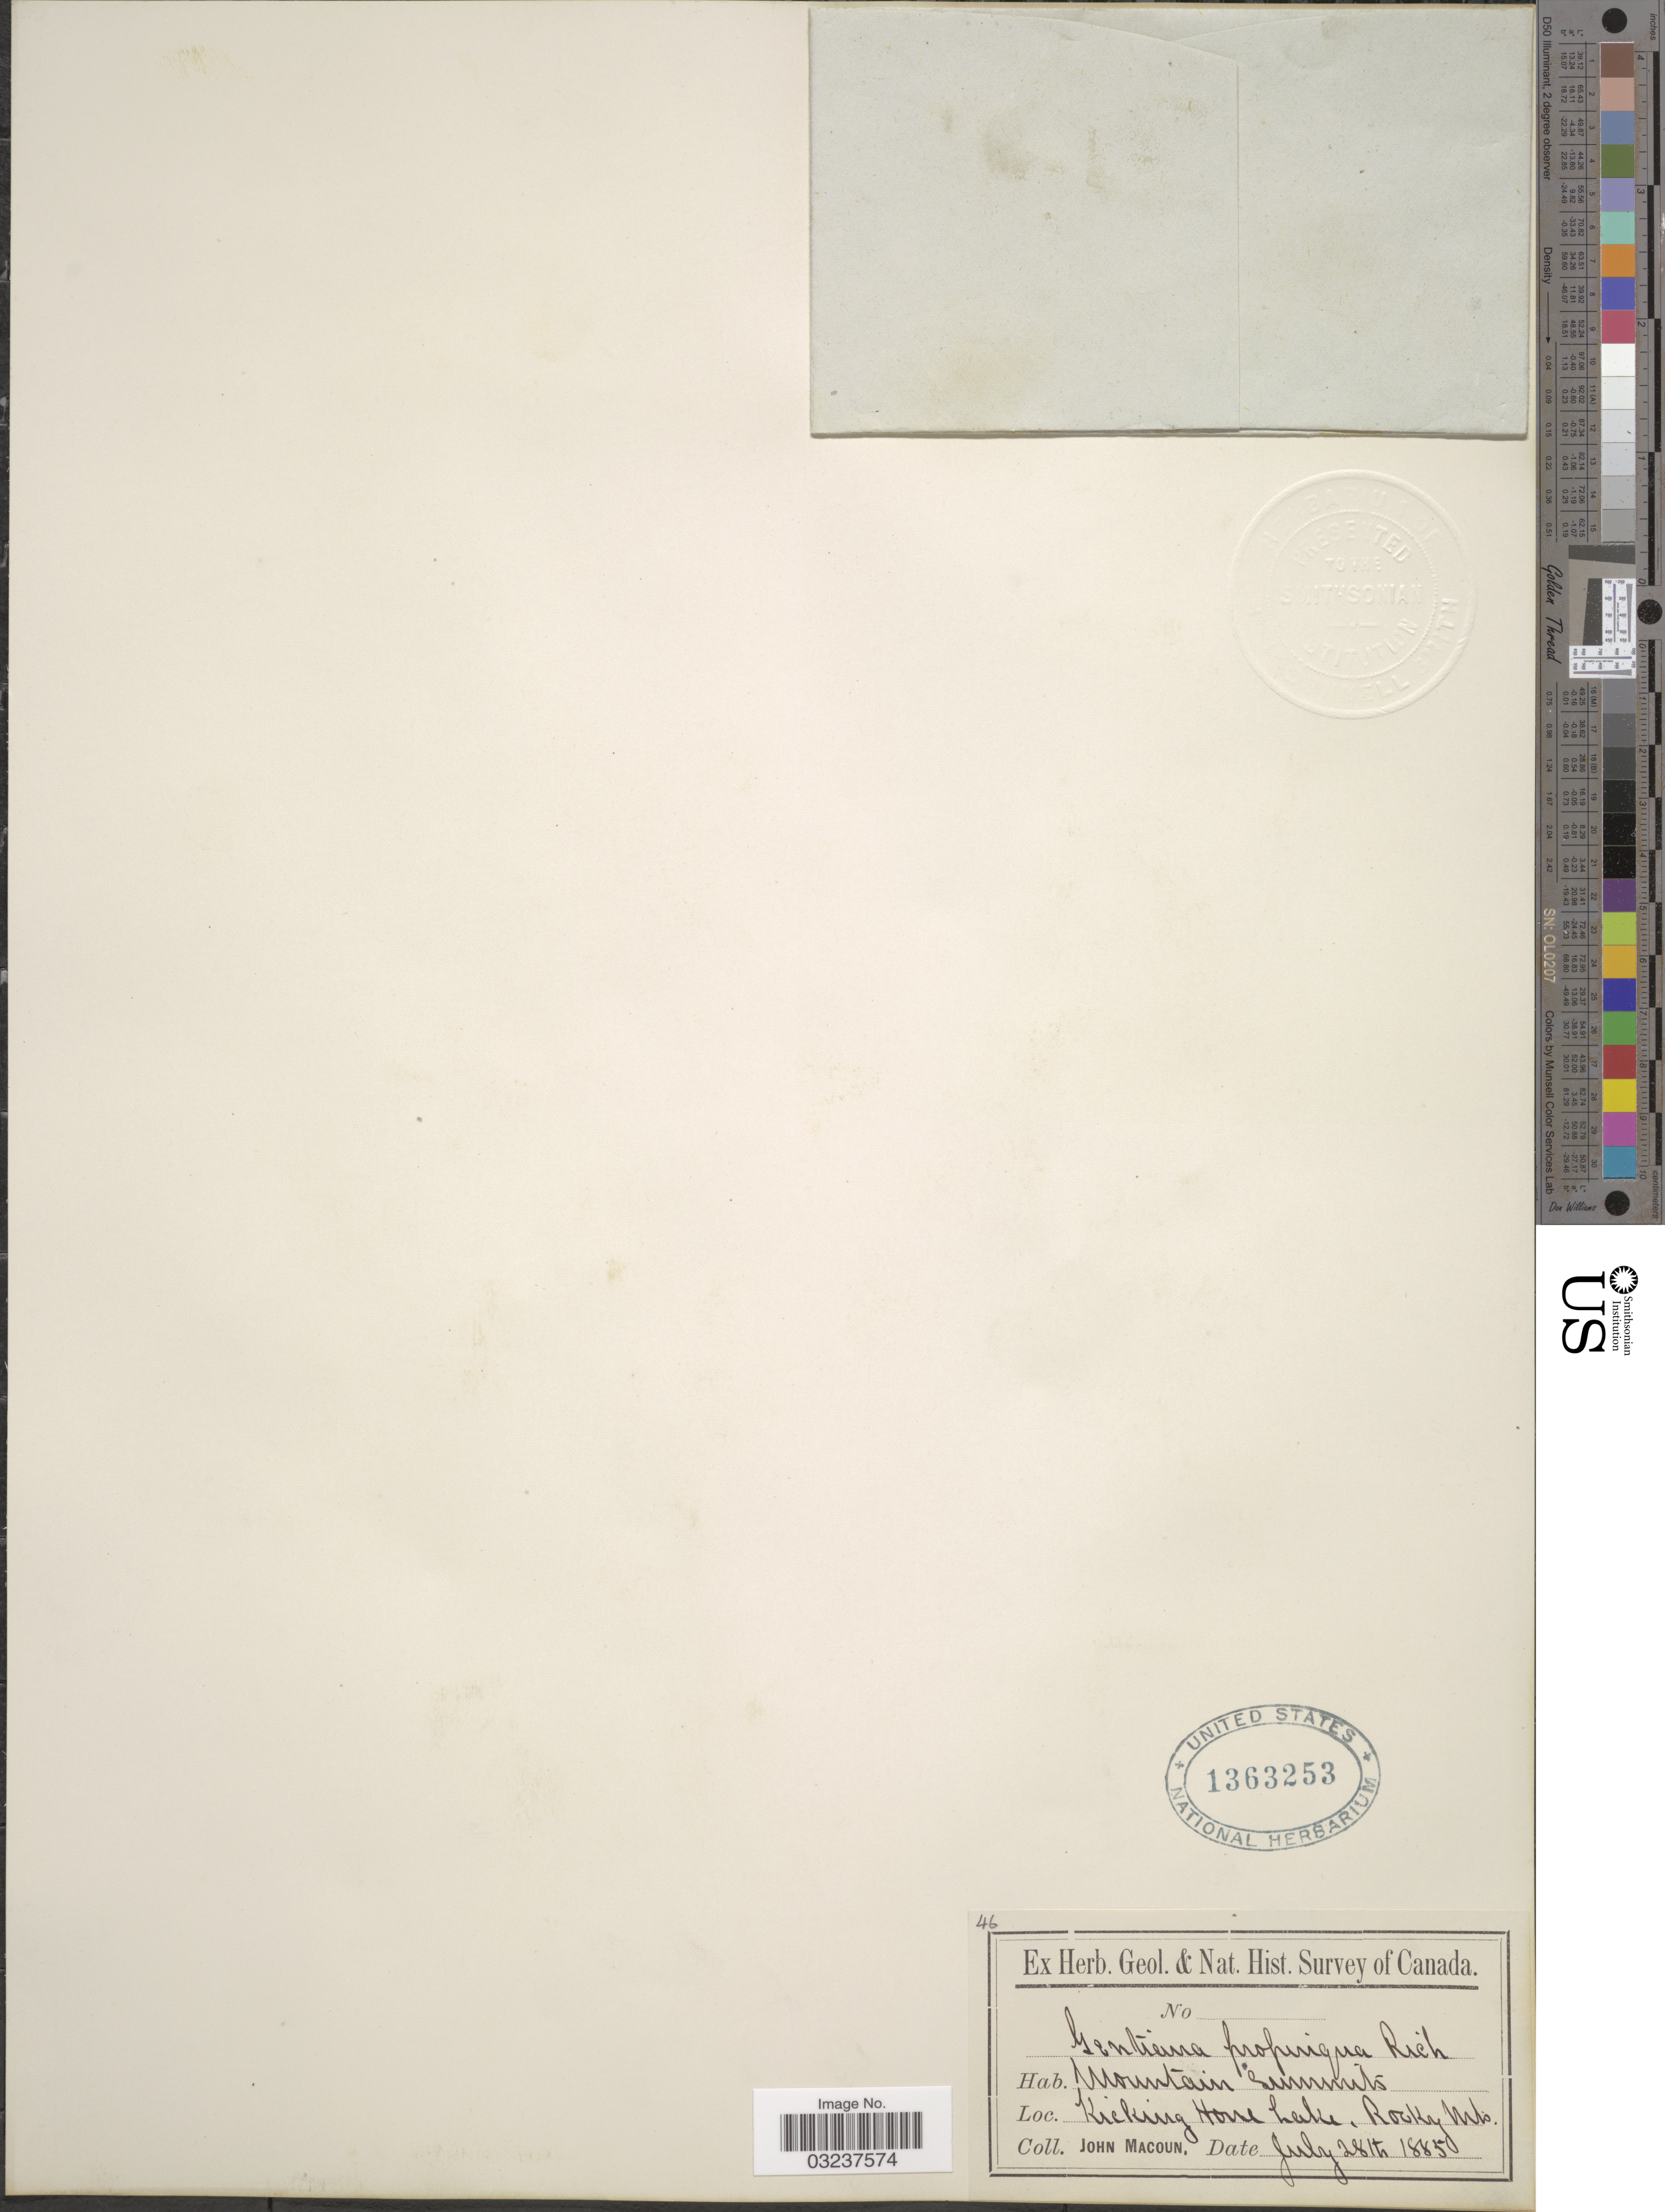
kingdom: Plantae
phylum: Tracheophyta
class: Magnoliopsida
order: Gentianales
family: Gentianaceae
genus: Gentianella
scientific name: Gentianella propinqua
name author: (Richardson) J.M. Gillett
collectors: J. Macoun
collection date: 1885-07-28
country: Canada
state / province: British Columbia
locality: Kicking Horse Lake, Rocky Mts.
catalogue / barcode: US 1363253